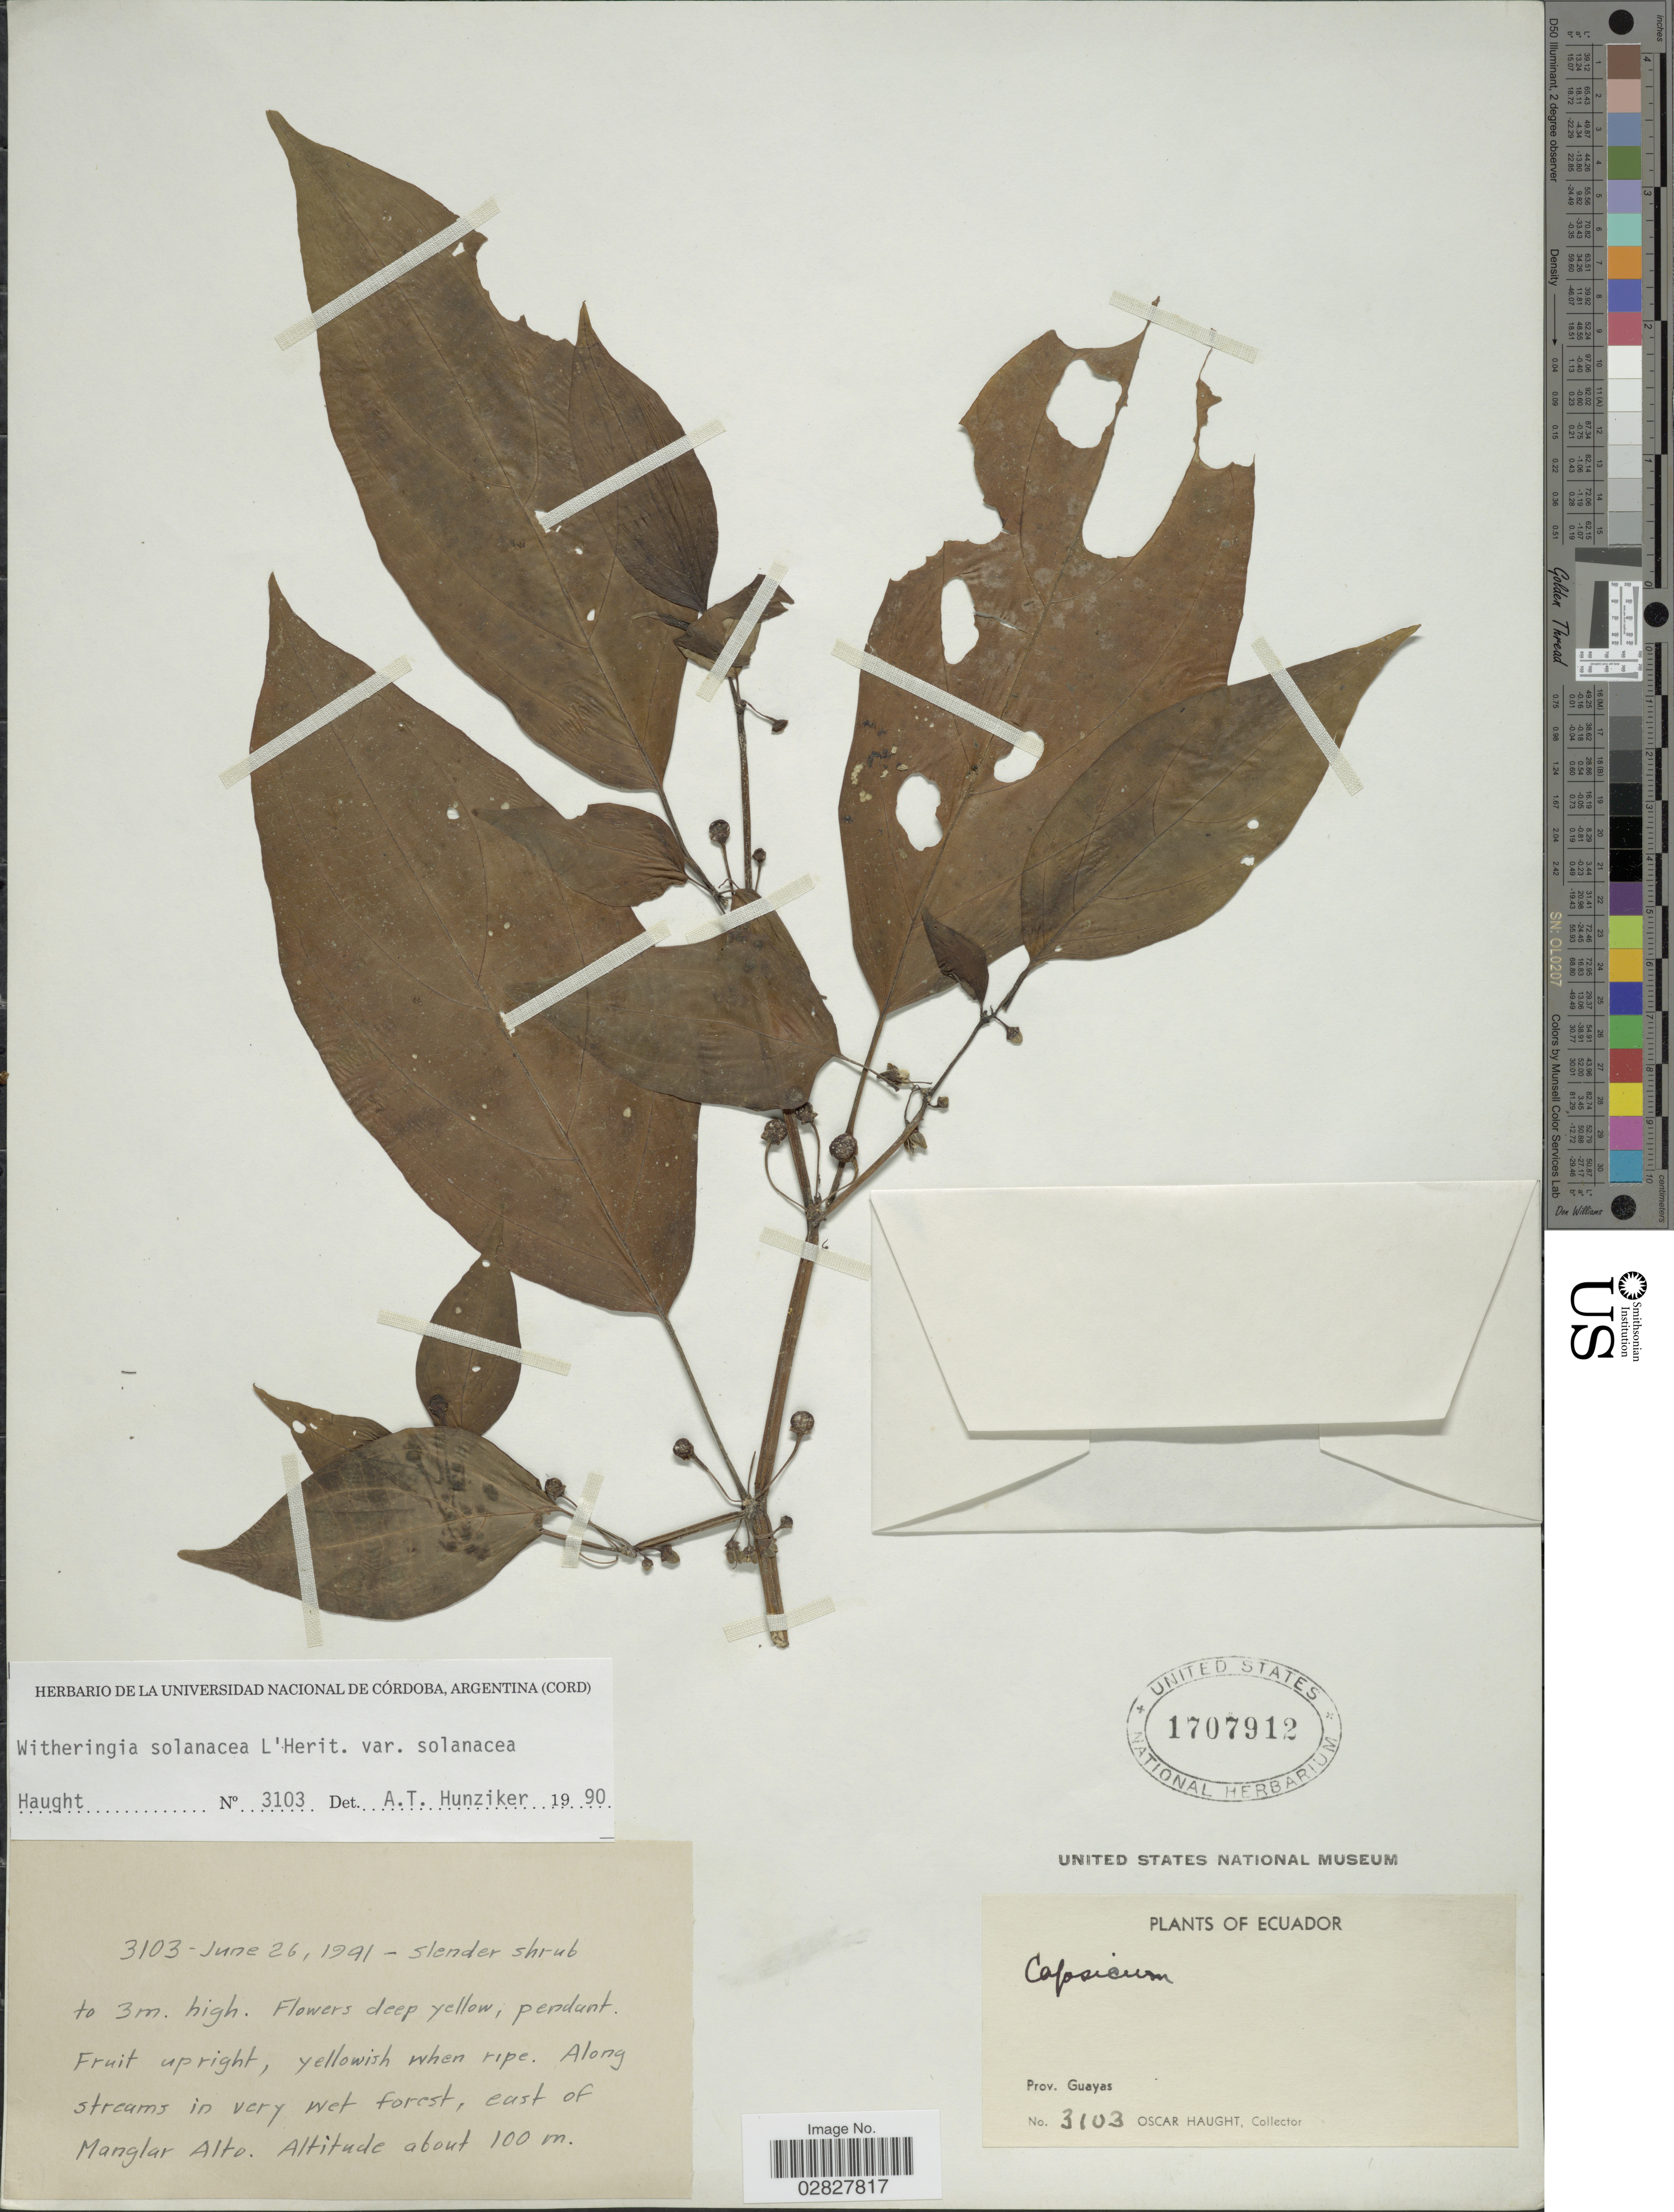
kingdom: Plantae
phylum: Tracheophyta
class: Magnoliopsida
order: Solanales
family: Solanaceae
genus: Witheringia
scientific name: Witheringia solanacea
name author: L'Hér.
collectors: O. Haught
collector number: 3103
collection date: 1941-06-26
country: Ecuador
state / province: Guayas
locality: Along streams in very wet forest, east of Manglar Alto, Prov. Guayas.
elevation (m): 100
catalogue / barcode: US 1707912